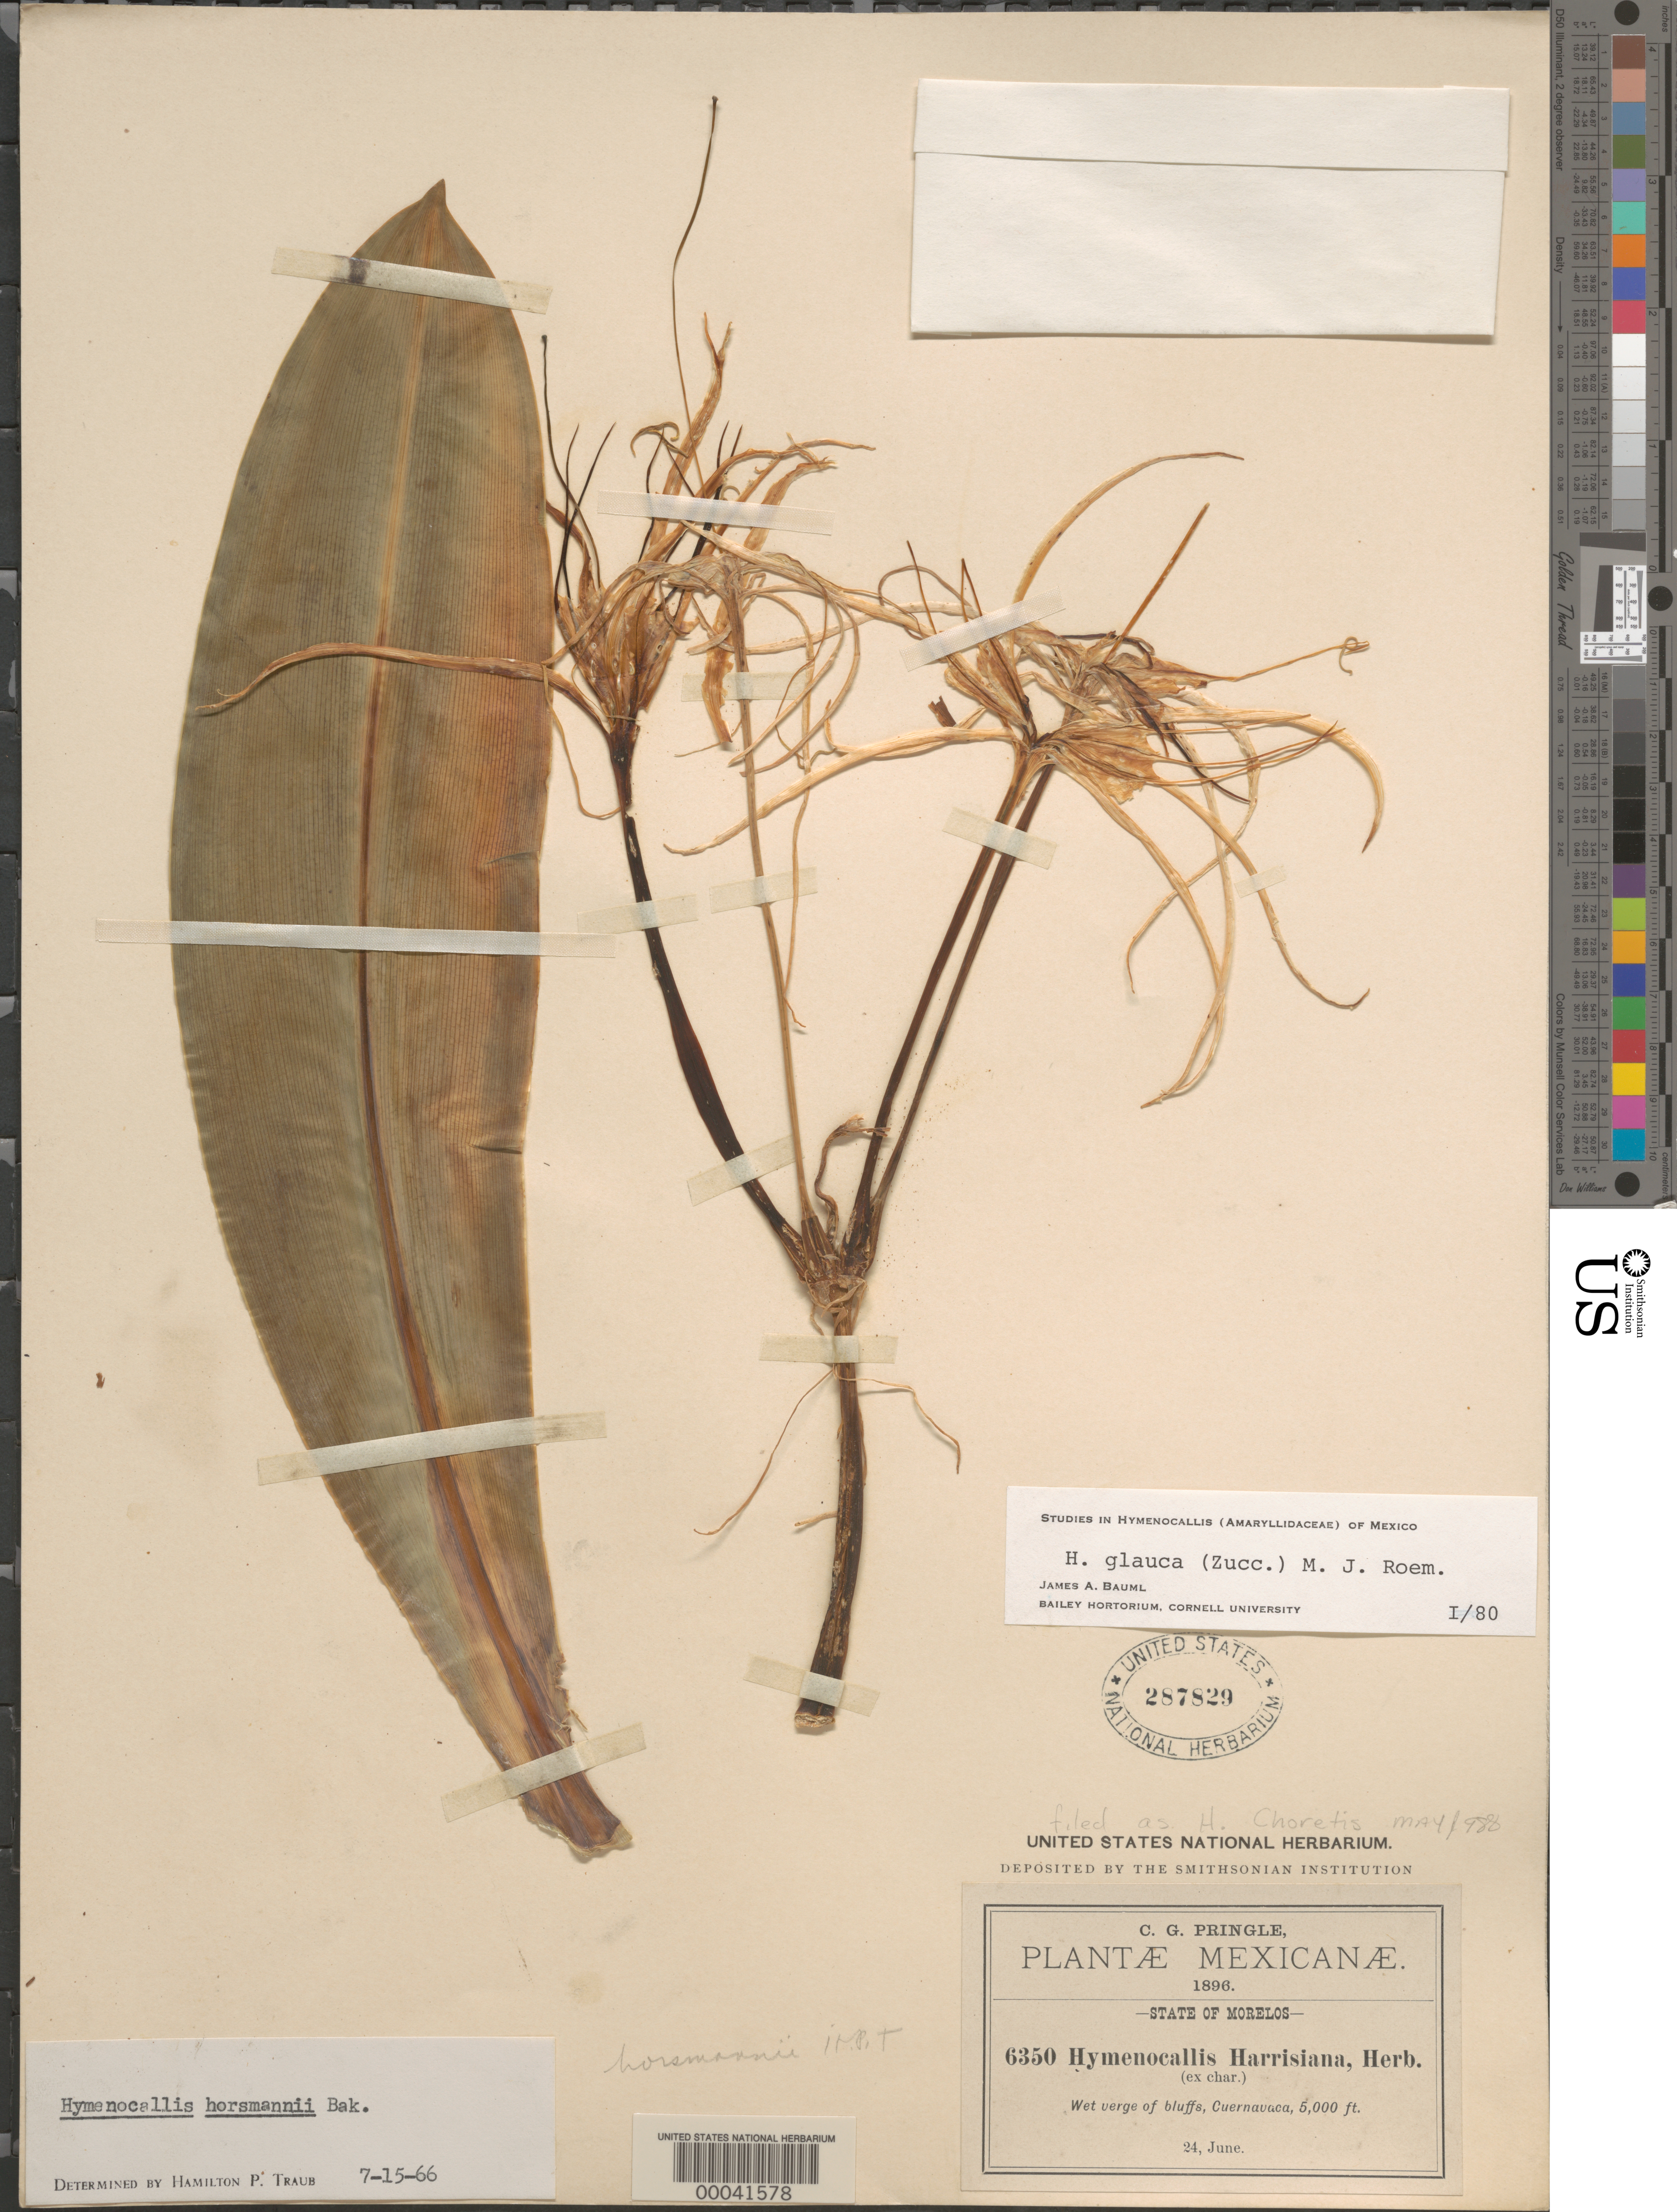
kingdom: Plantae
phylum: Tracheophyta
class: Liliopsida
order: Asparagales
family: Amaryllidaceae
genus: Hymenocallis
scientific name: Hymenocallis choretis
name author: Hemsl.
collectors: C. G. Pringle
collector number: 6350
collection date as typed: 24 Jun 1896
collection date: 1896-06-24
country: Mexico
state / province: Morelos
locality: Near Cuernavaca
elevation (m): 1524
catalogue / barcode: US 287829